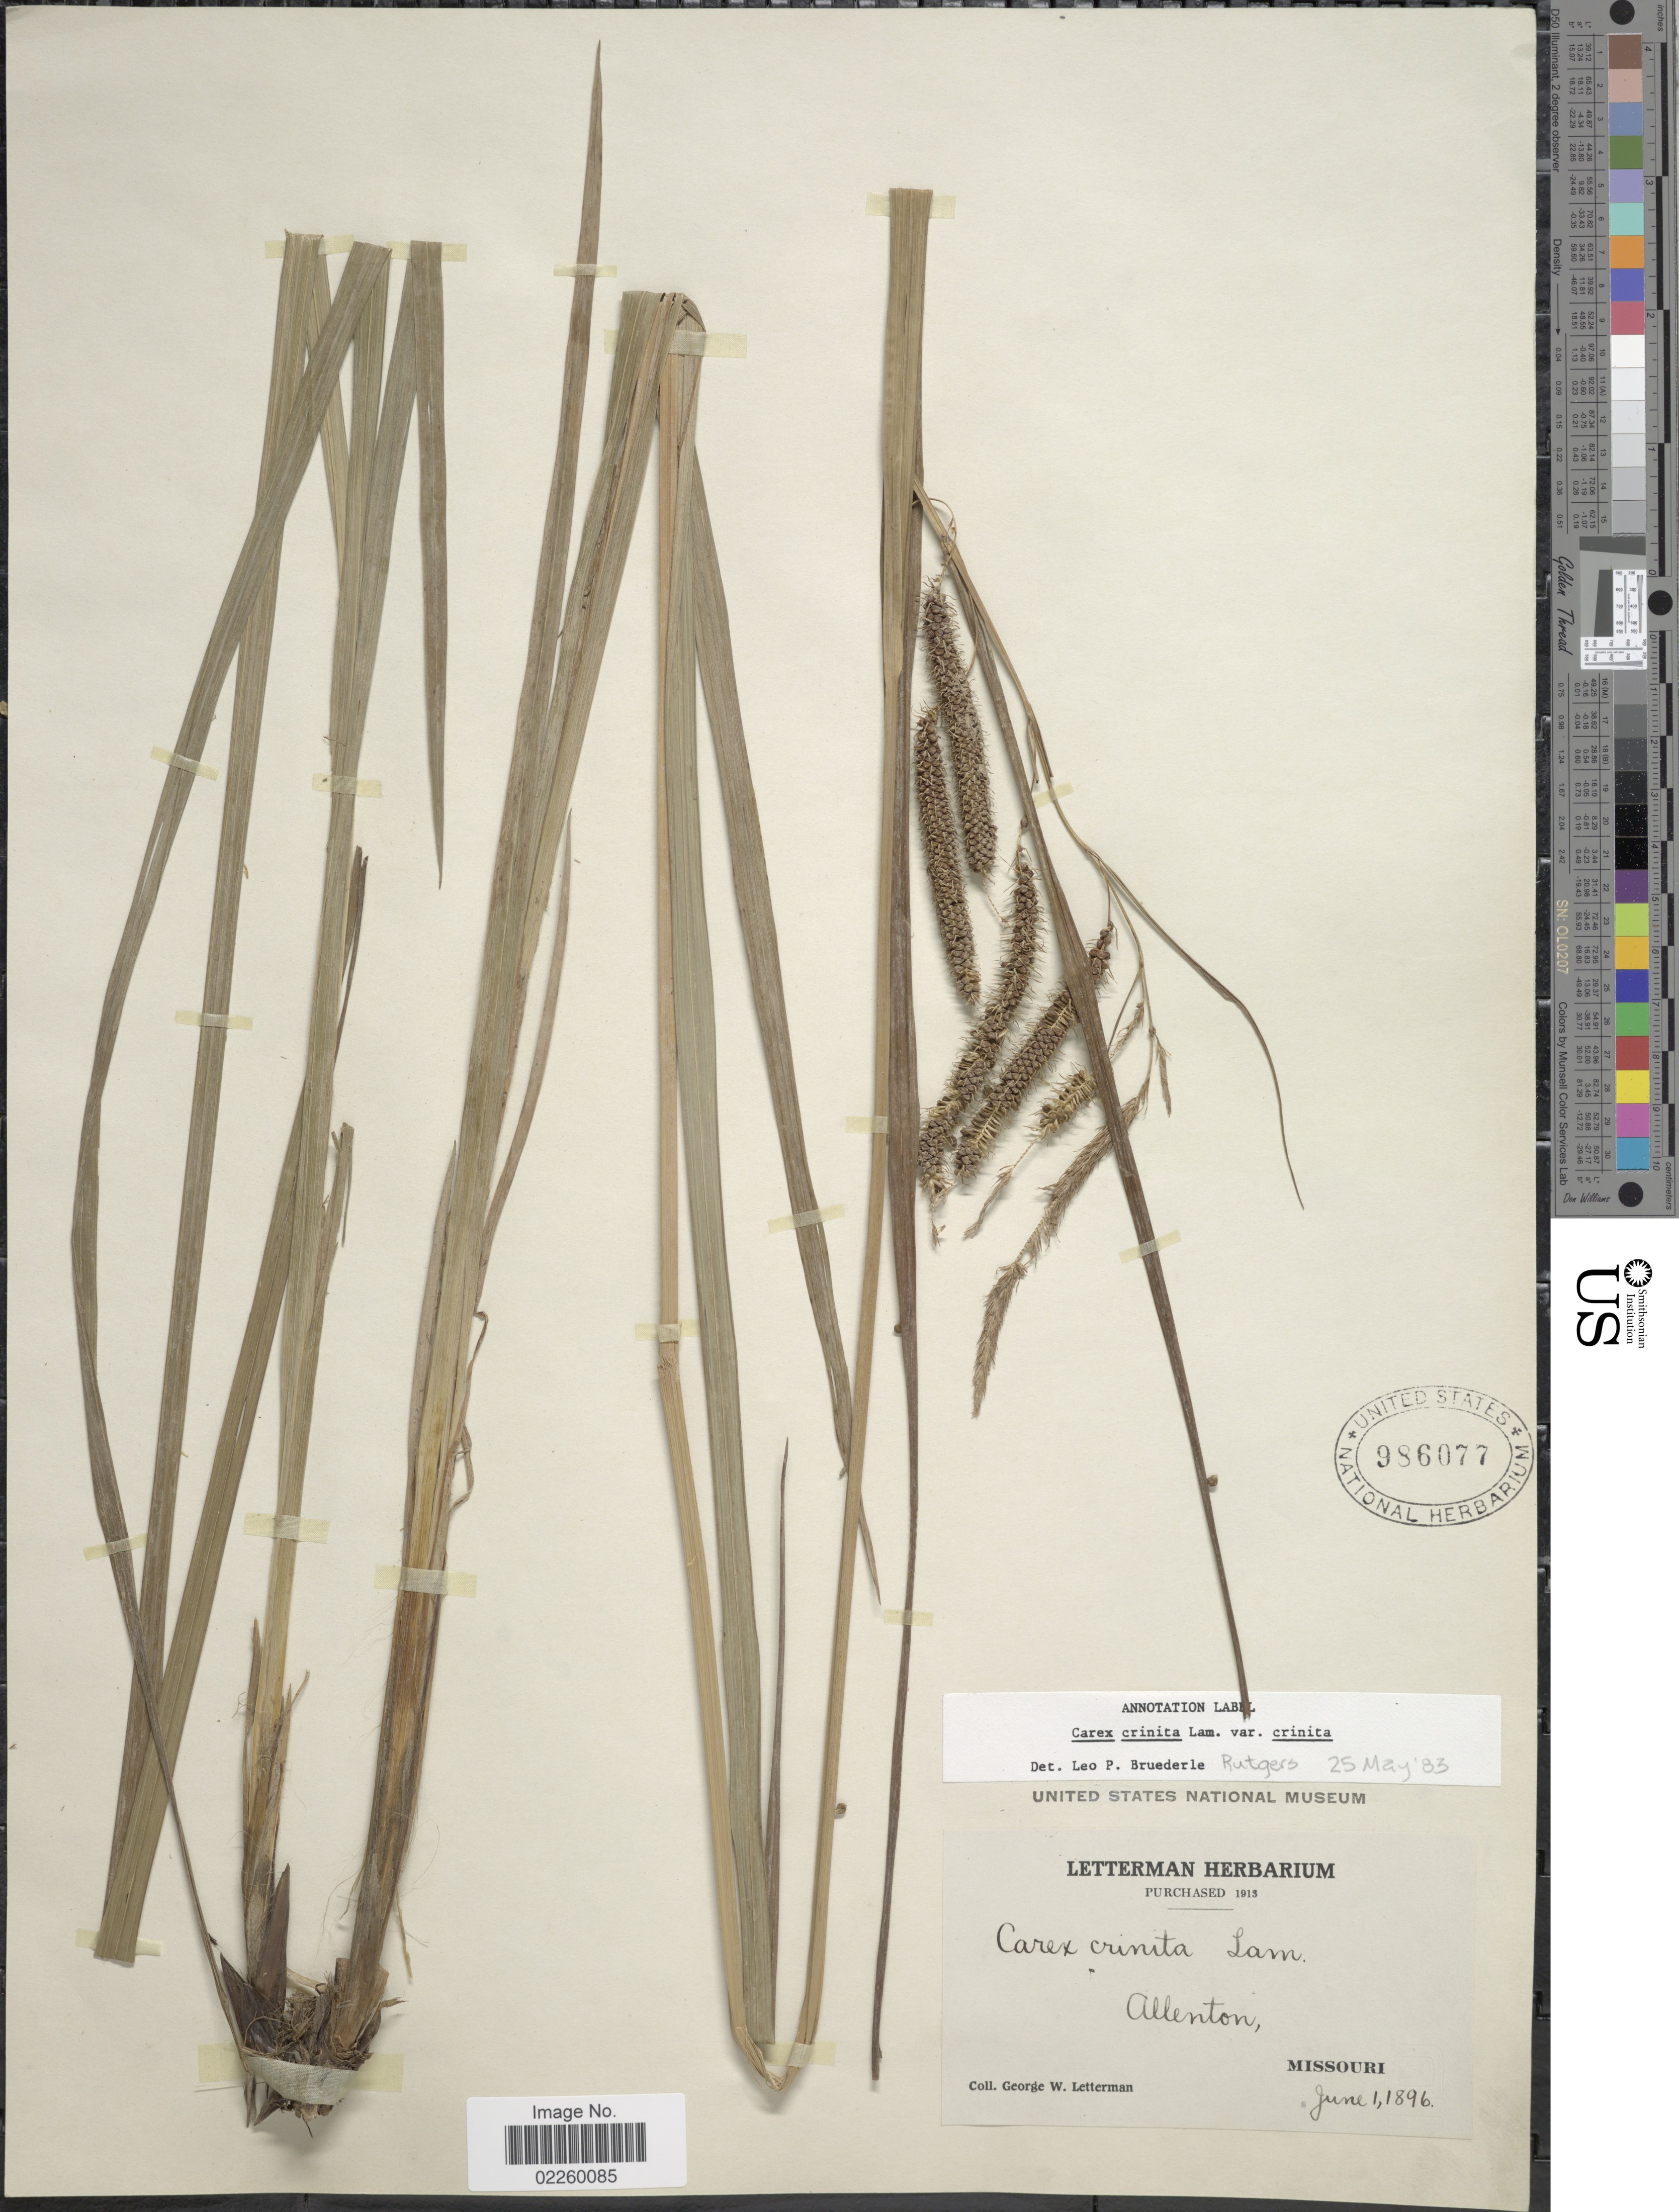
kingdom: Plantae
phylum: Tracheophyta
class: Liliopsida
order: Poales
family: Cyperaceae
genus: Carex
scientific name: Carex crinita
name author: Lam.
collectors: G. W. Letterman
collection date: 1896-06-01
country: United States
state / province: Missouri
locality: Allenton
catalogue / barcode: US 986077